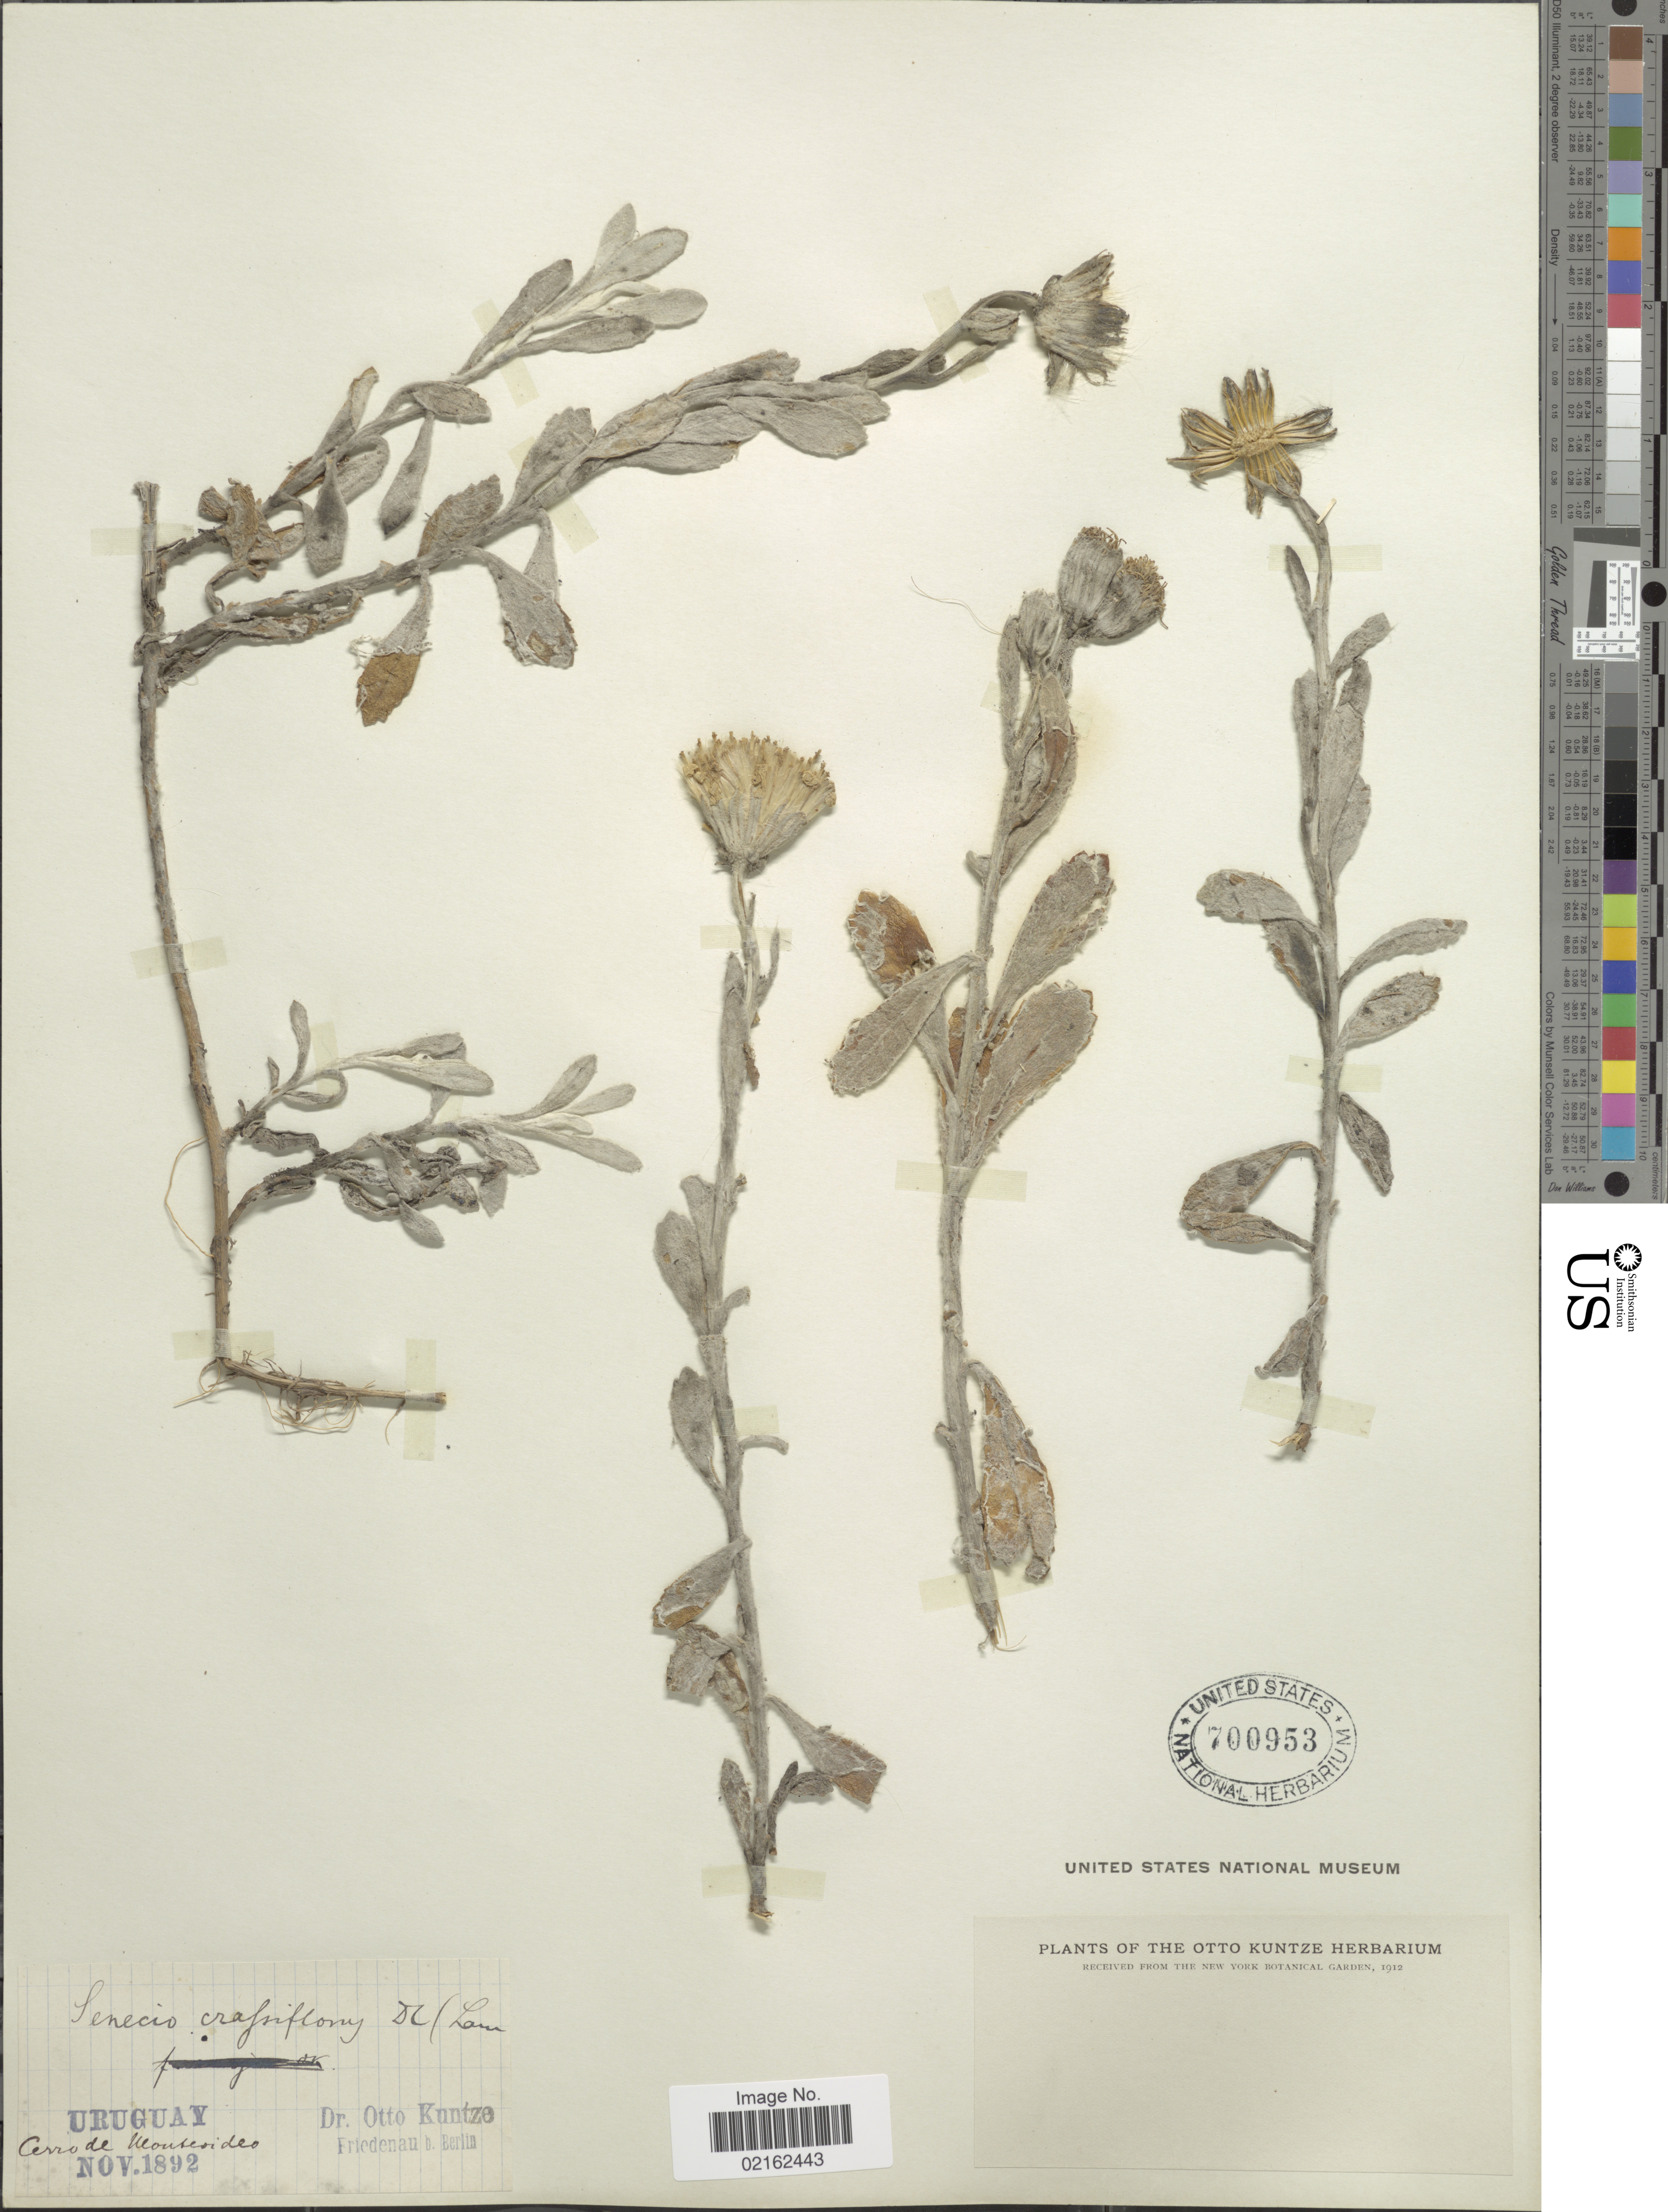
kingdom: Plantae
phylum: Tracheophyta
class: Magnoliopsida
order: Asterales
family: Asteraceae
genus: Senecio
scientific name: Senecio crassiflorus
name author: (Poir.) DC.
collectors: C.E.O. Kuntze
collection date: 1892-11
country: Uruguay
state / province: Montevideo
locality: Cerro de Montevideo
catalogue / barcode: US 700953